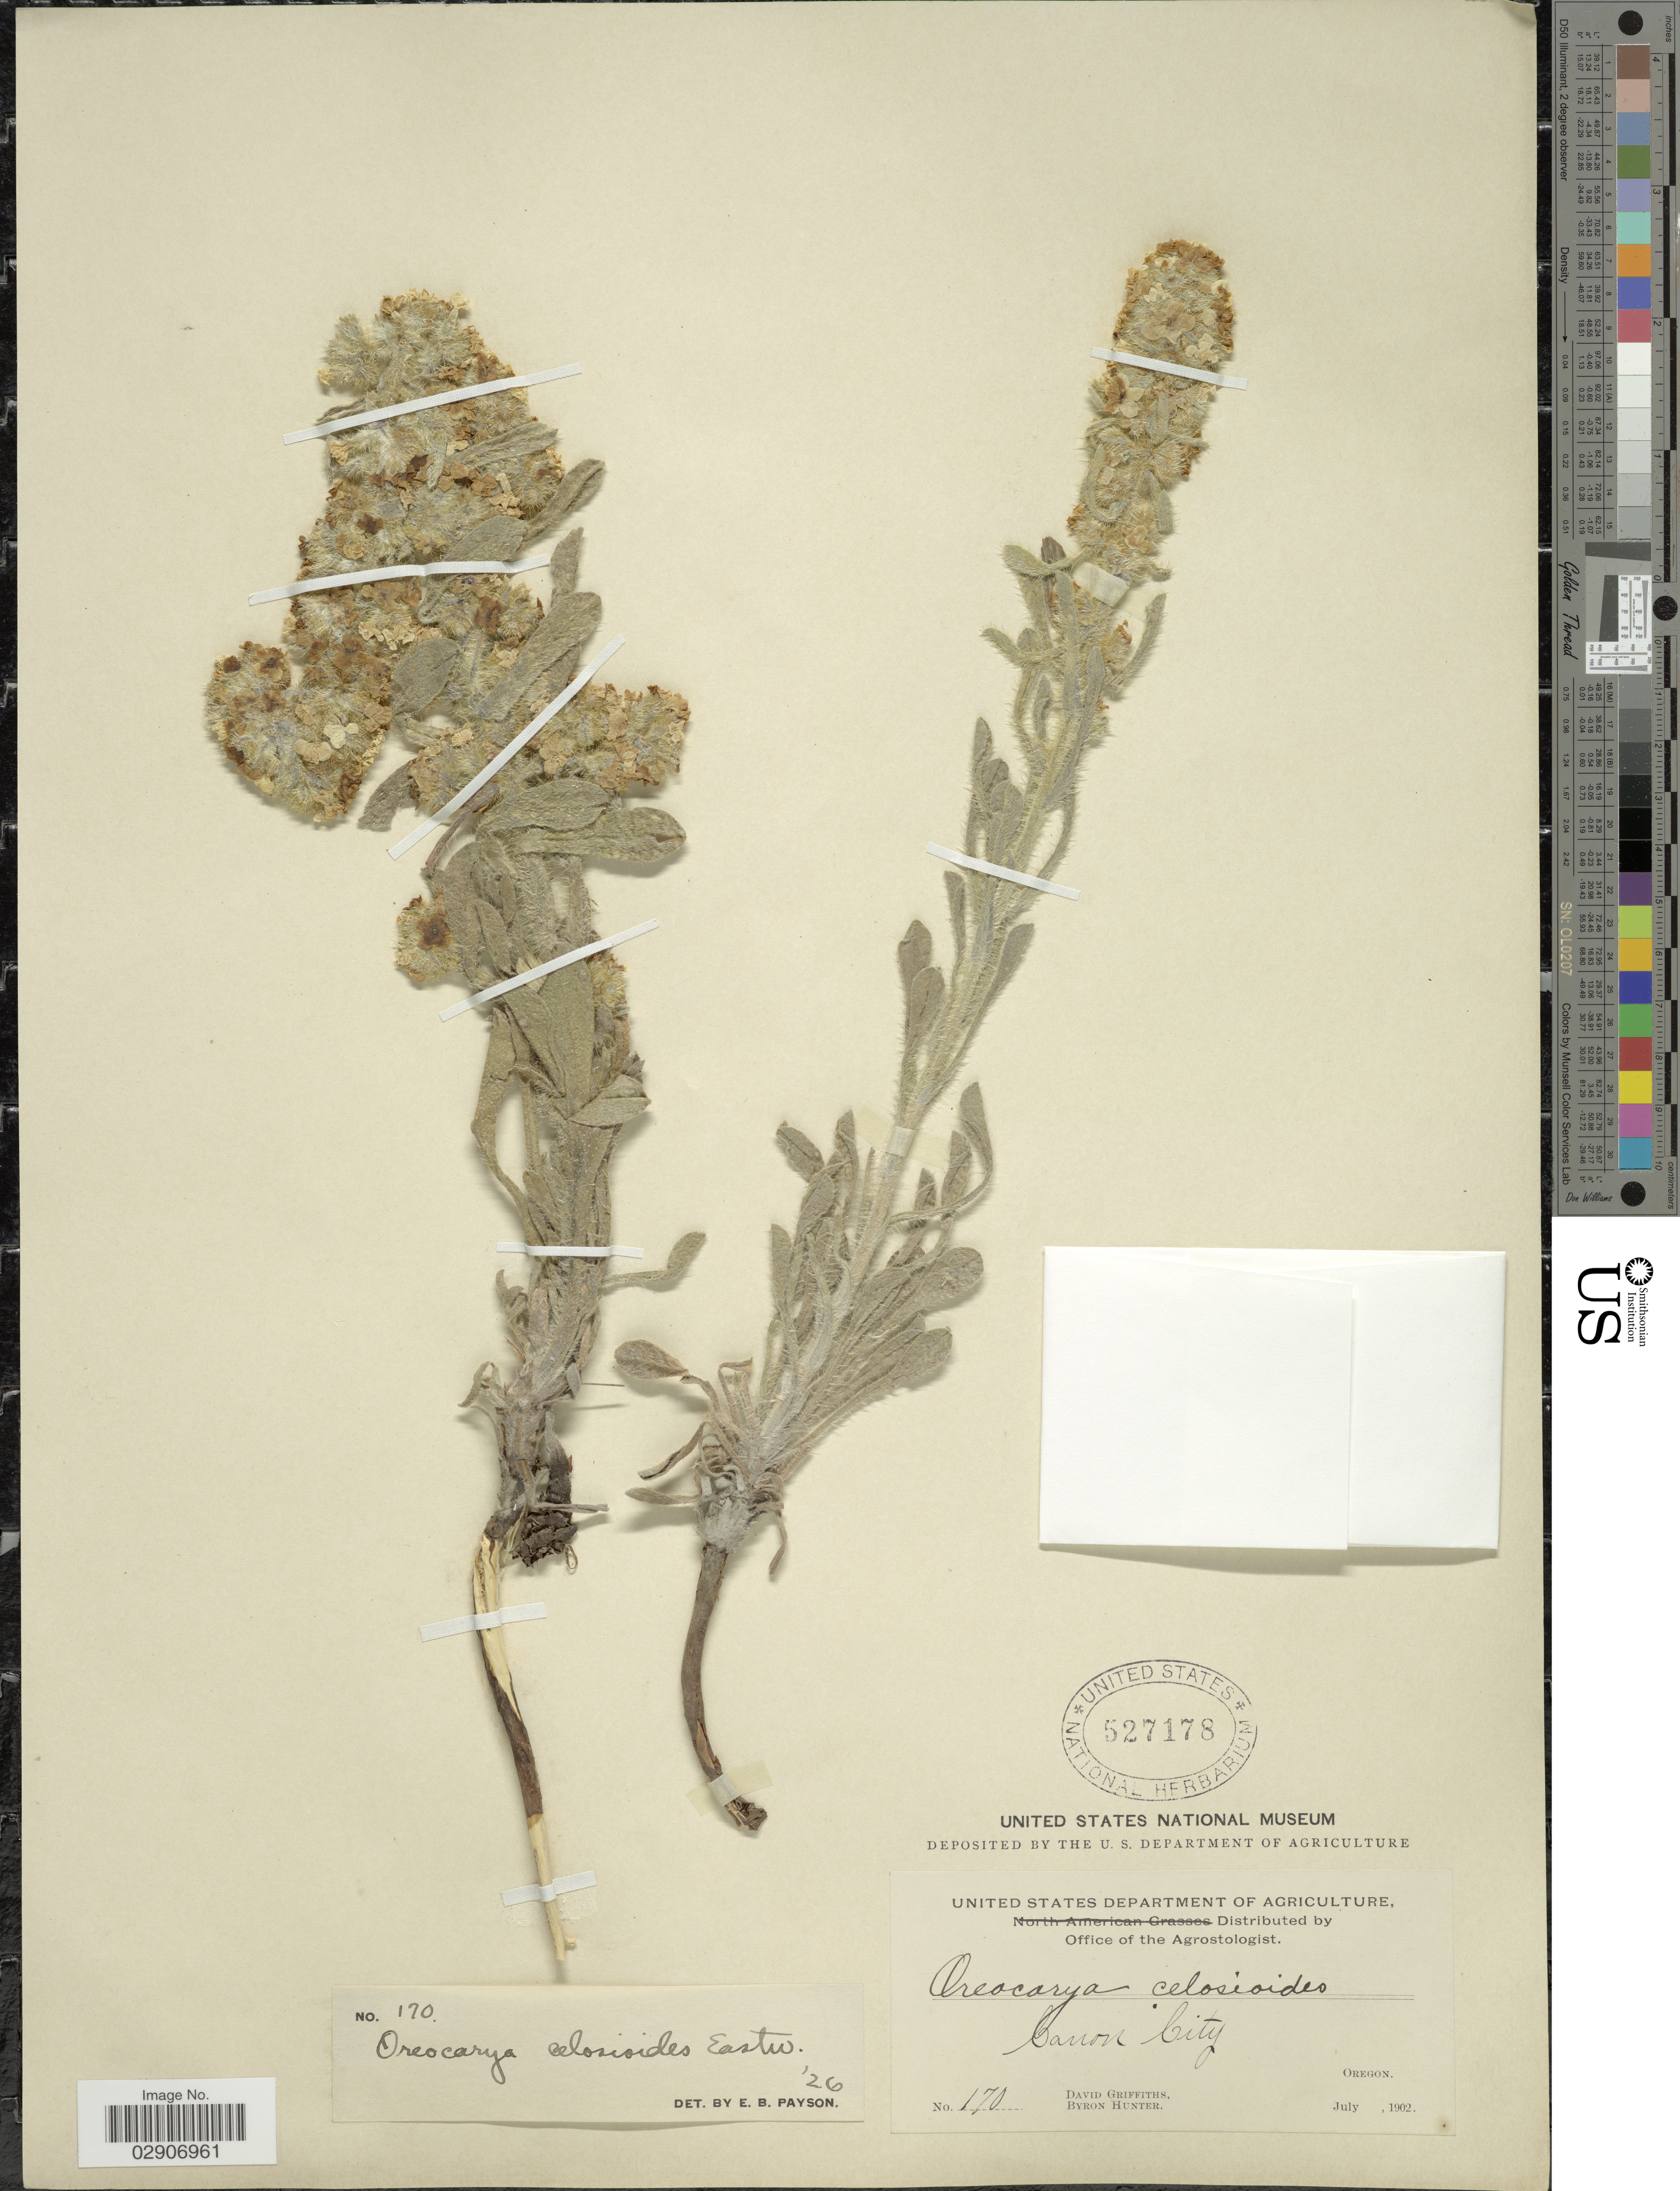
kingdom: Plantae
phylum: Tracheophyta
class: Magnoliopsida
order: Boraginales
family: Boraginaceae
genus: Cryptantha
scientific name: Cryptantha celosioides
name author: (Eastw.) Payson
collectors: D. Griffiths & B. Hunter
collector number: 170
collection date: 1902-07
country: United States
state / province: Oregon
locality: Canon City.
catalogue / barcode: US 527178